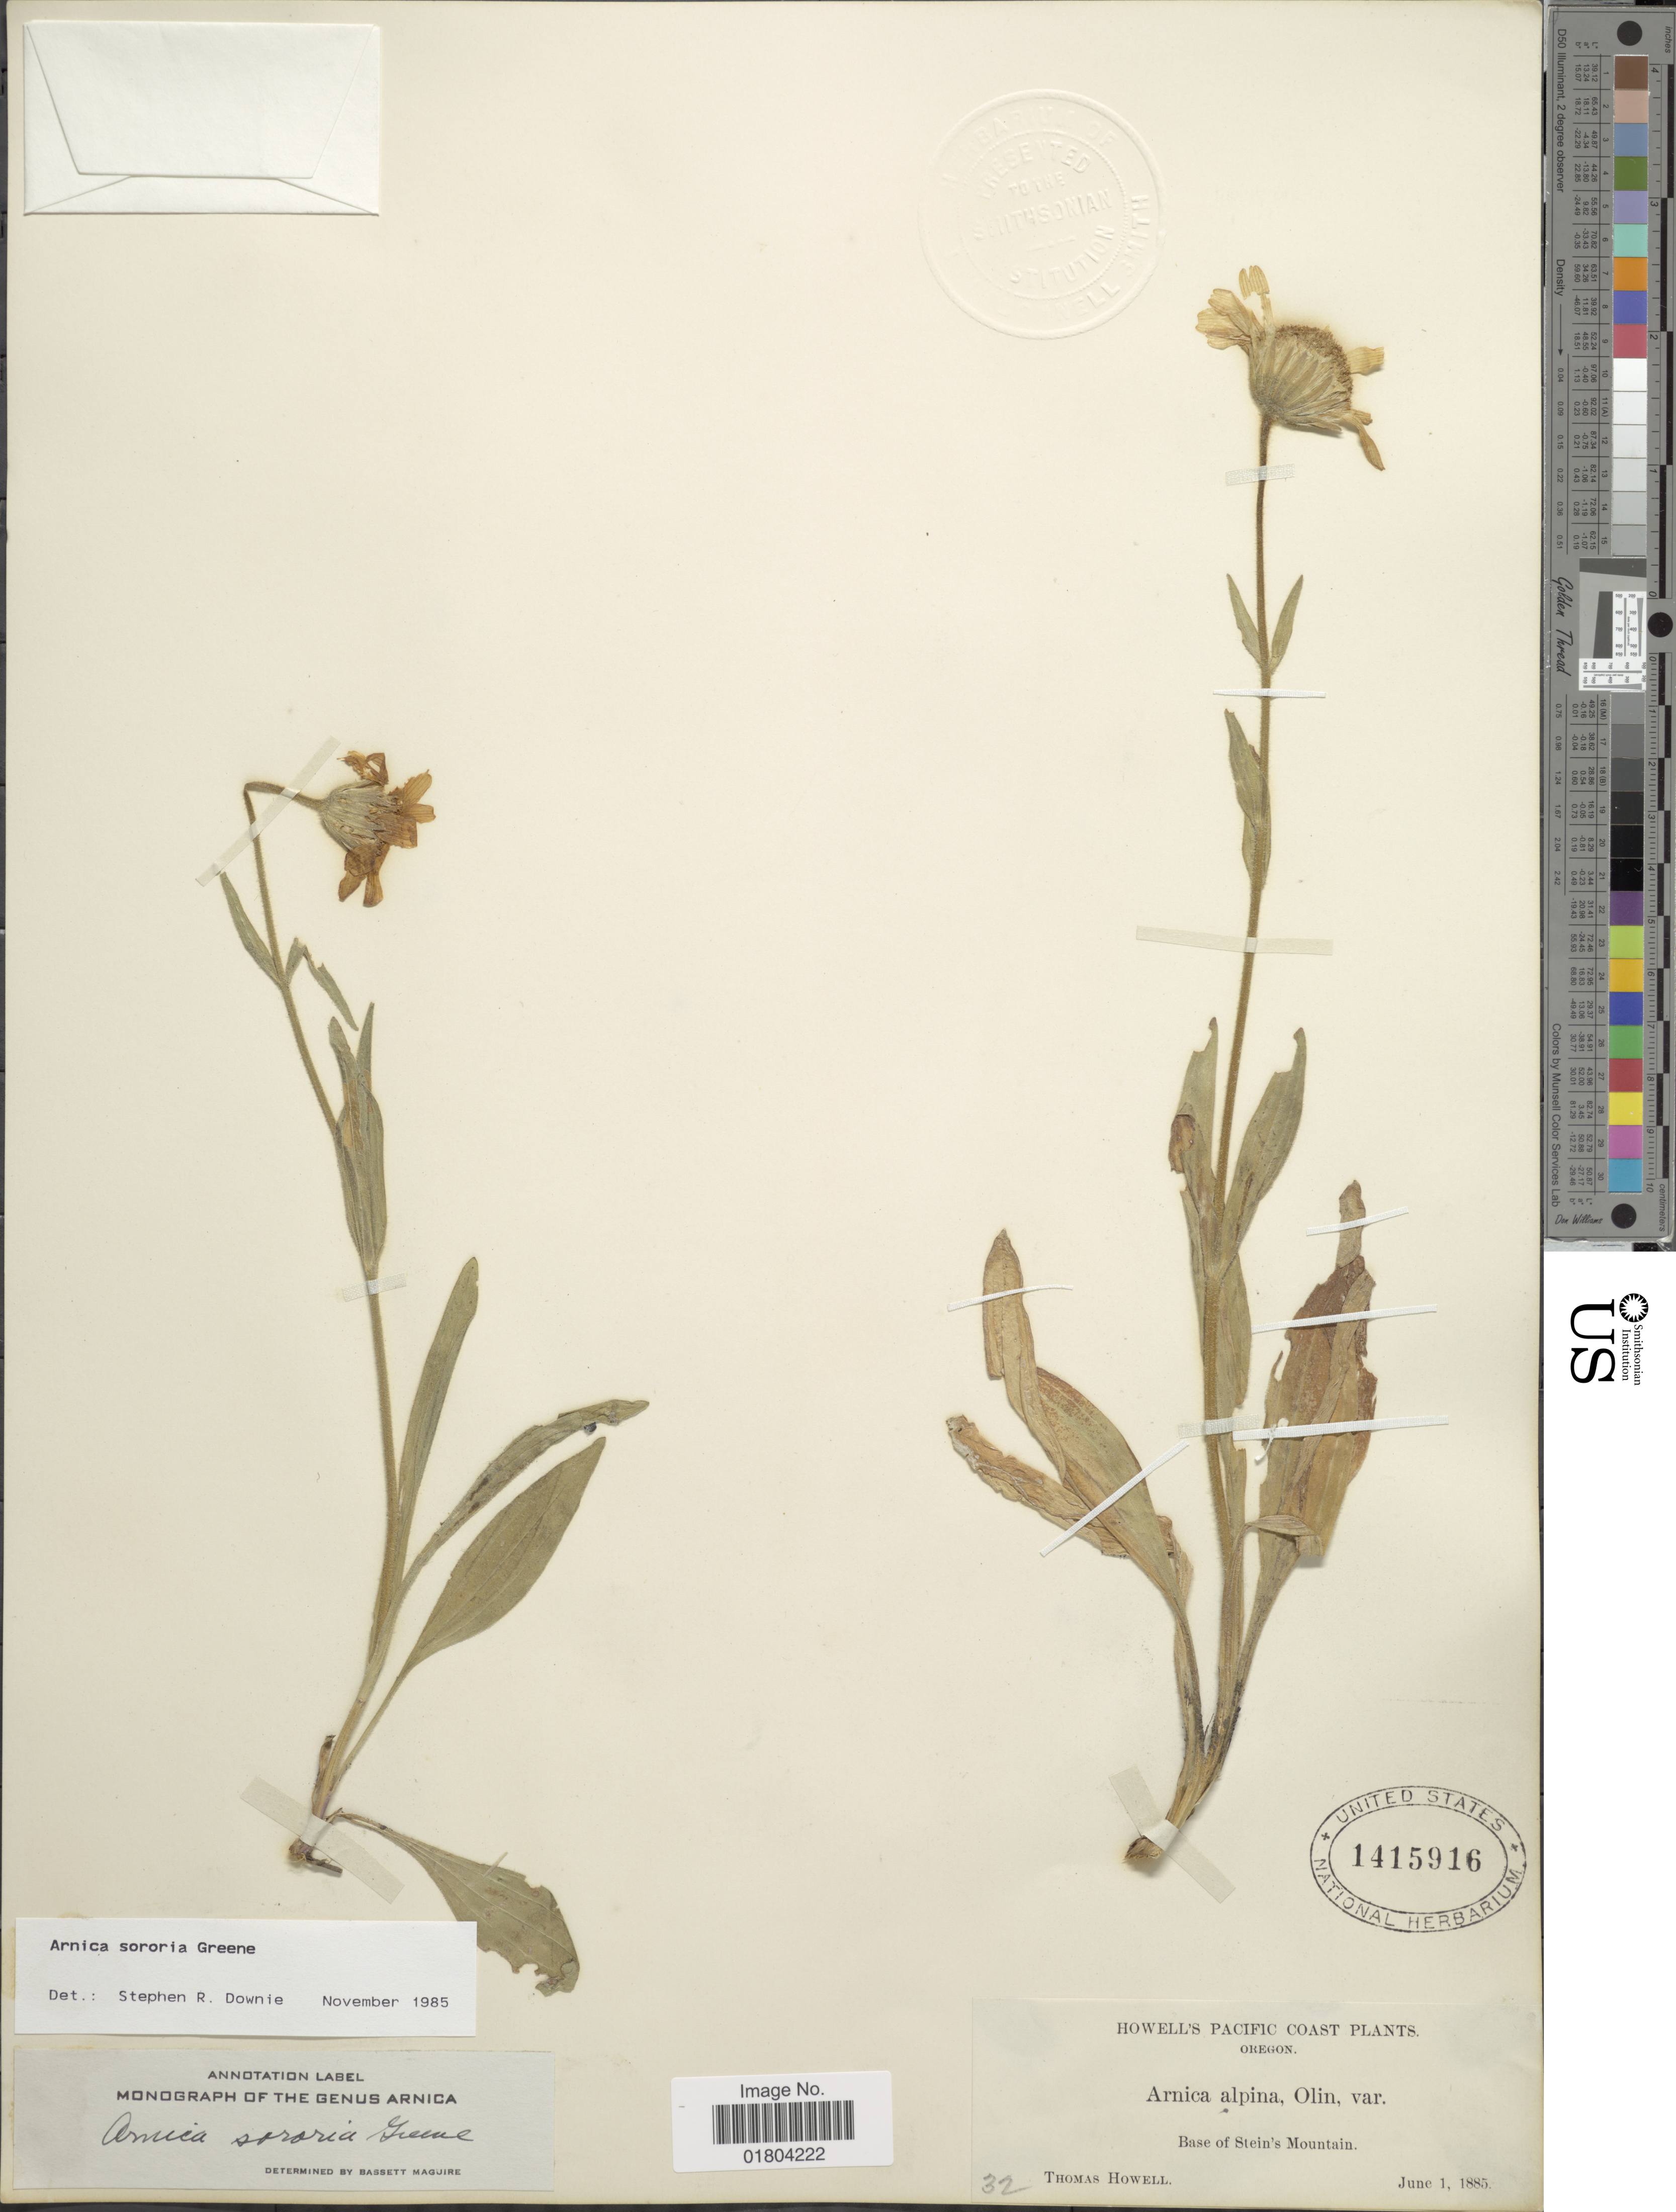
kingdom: Plantae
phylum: Tracheophyta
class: Magnoliopsida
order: Asterales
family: Asteraceae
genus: Arnica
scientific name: Arnica sororia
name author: Greene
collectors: T. Howell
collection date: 1885-06-01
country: United States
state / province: Oregon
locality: Pacific Coast, Base of Stein's Mountain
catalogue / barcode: US 1415916